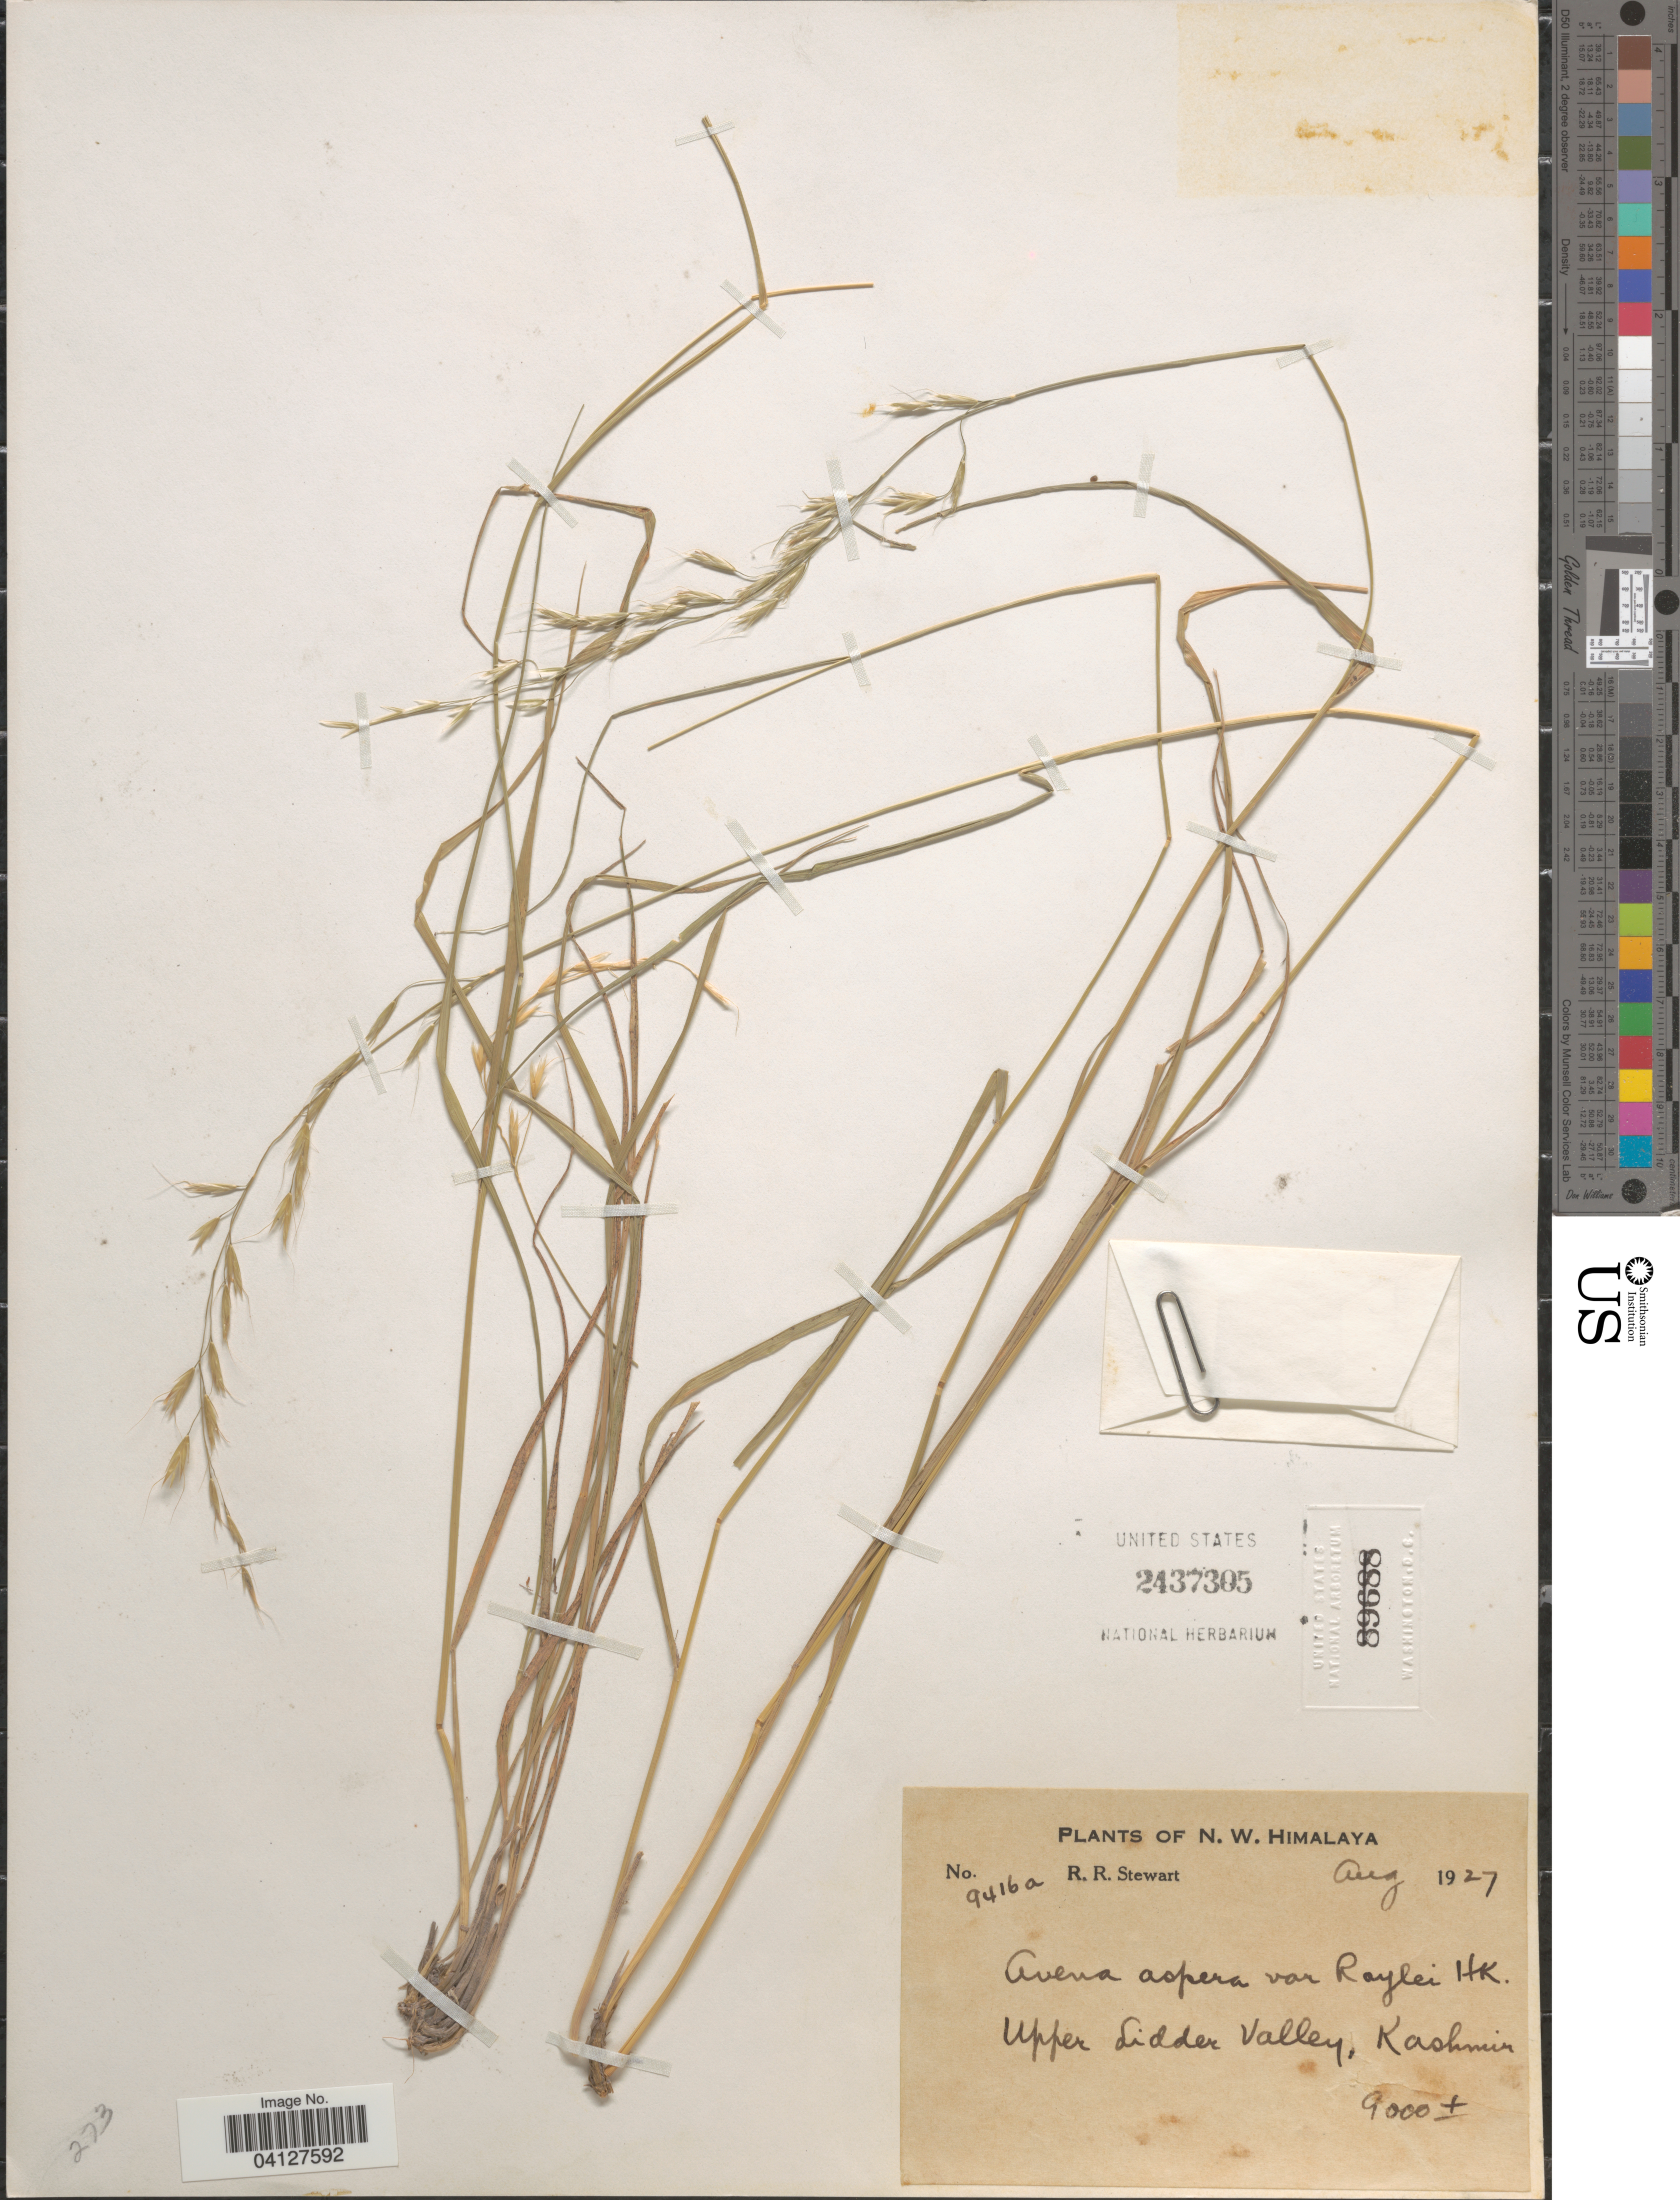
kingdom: Plantae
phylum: Tracheophyta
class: Liliopsida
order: Poales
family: Poaceae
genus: Avena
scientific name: Avena aspera var. roylei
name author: Hook. f.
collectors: R. Stewart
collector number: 9416a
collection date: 1927-08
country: India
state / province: Jammu and Kashmir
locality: N.W. Himalaya. Upper Lidder Valley, Kashmir.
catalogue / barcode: US 2437305